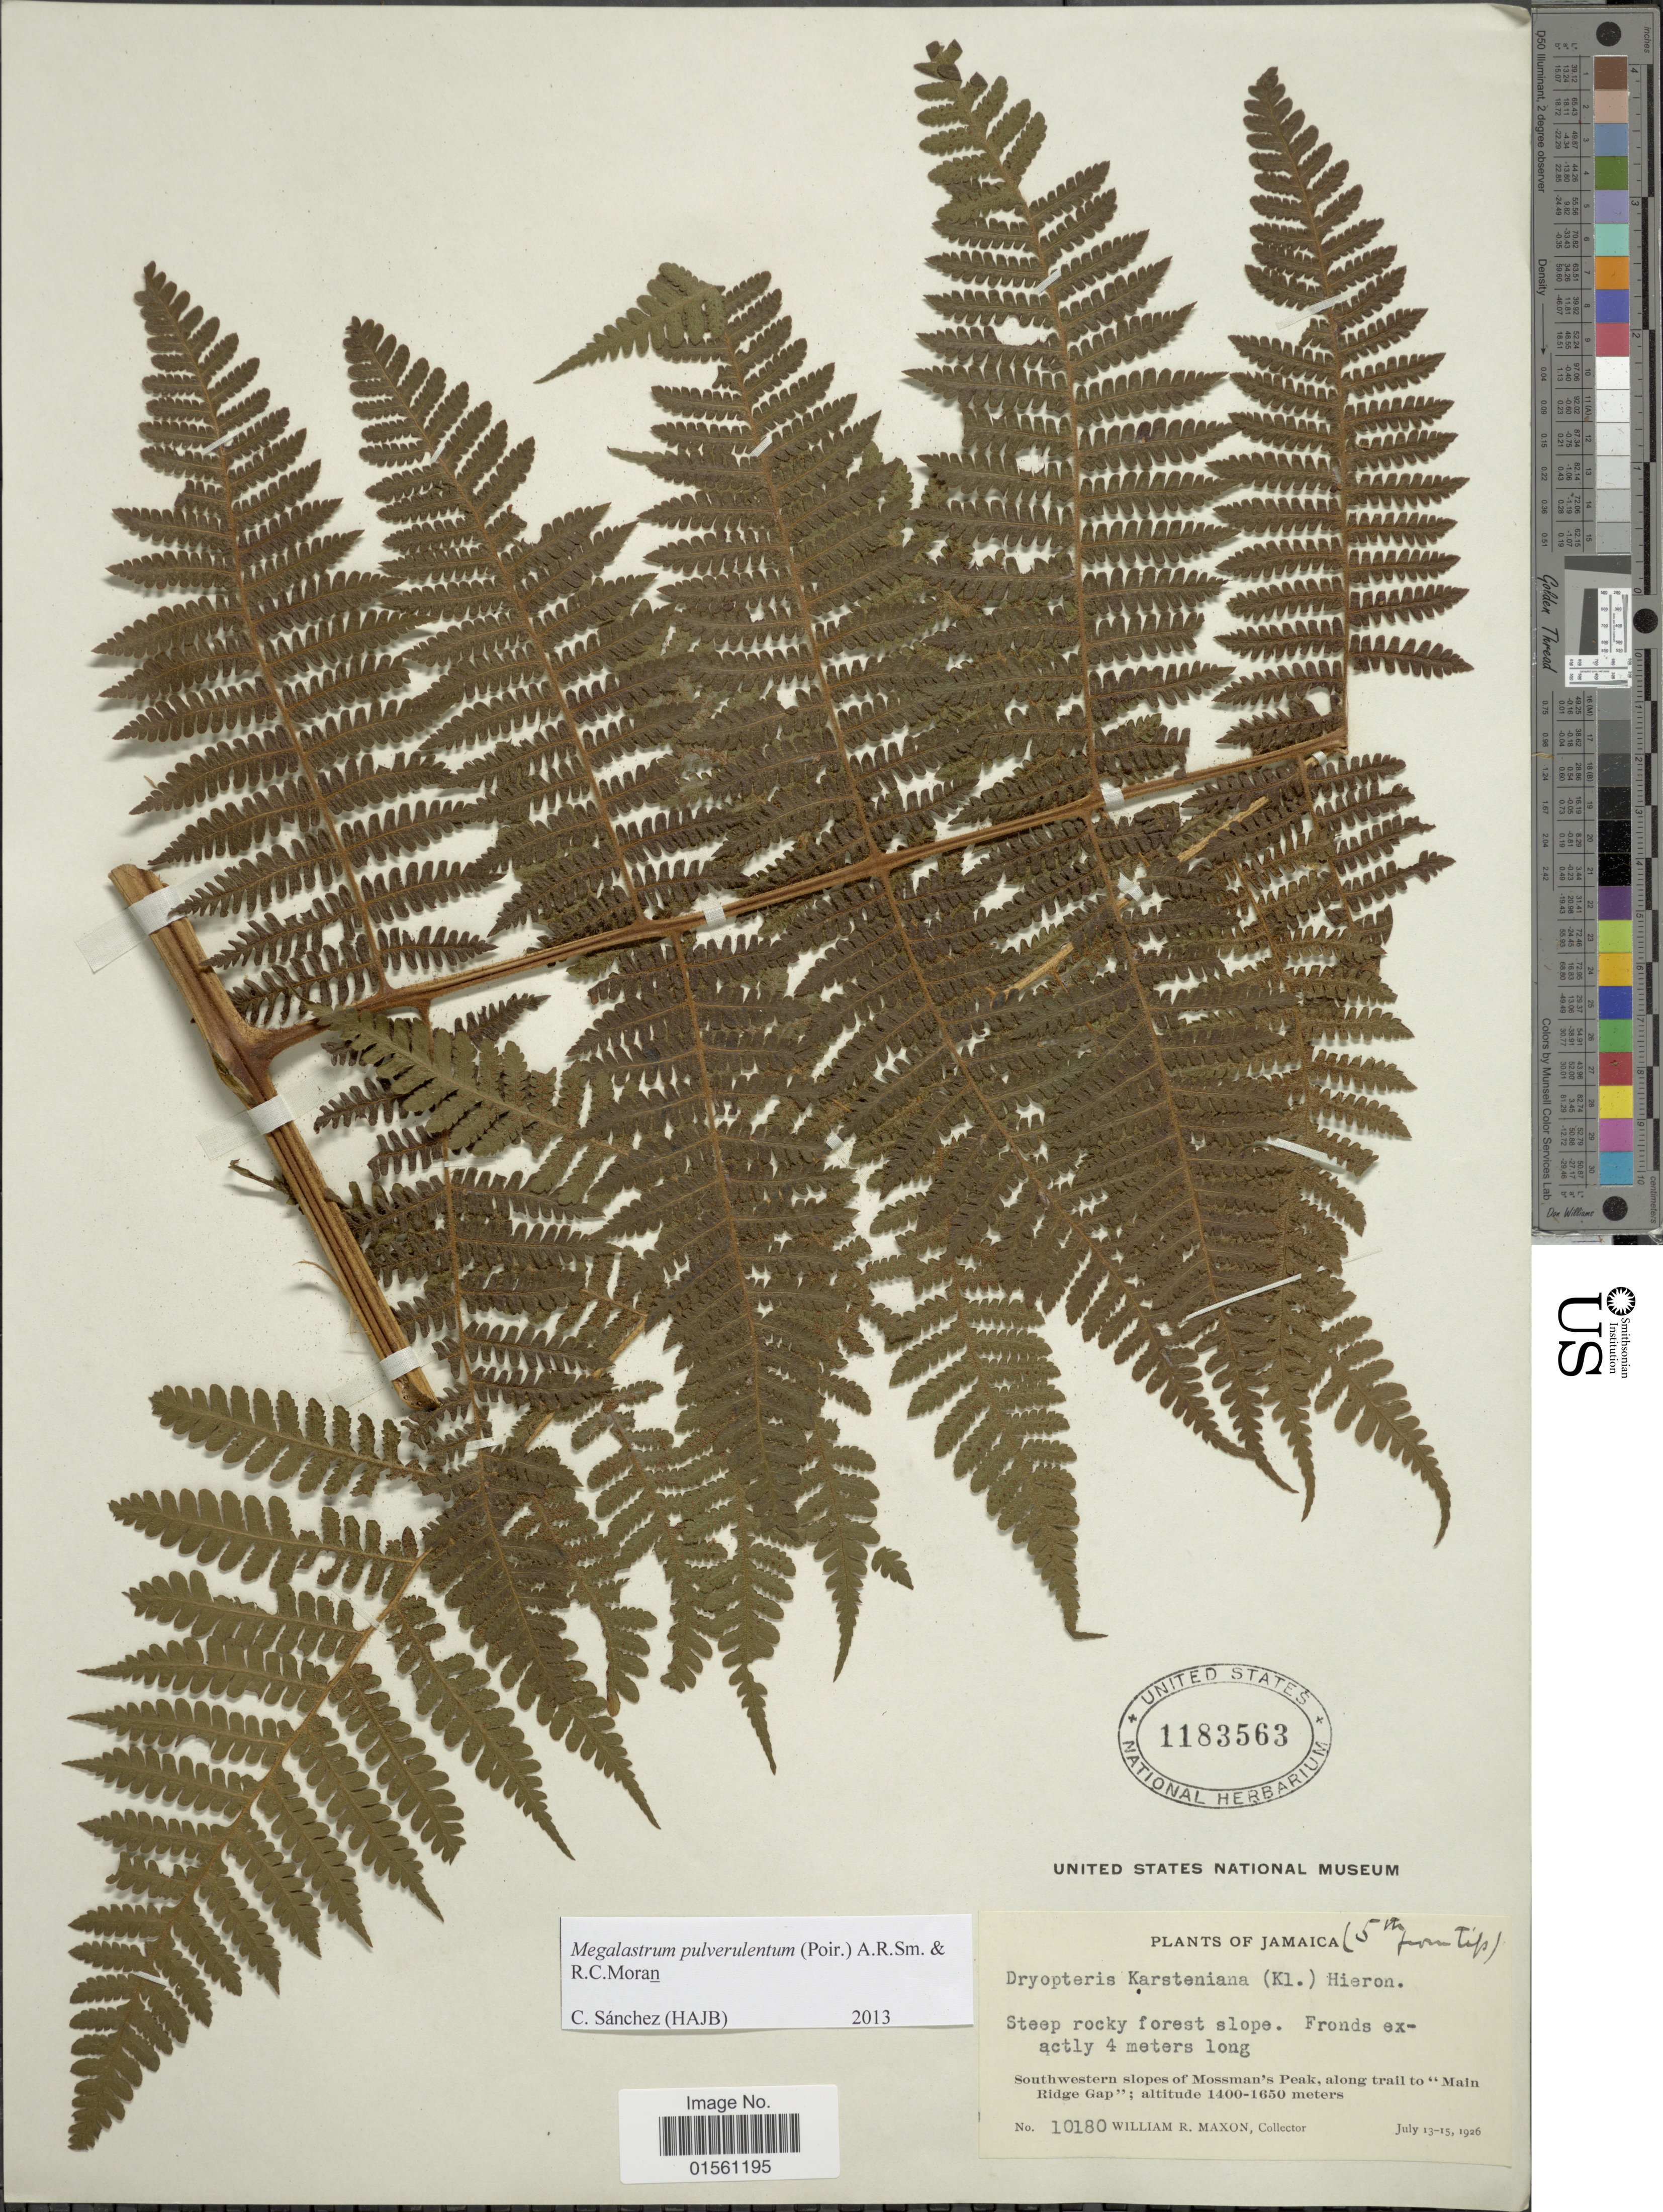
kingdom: Plantae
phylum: Tracheophyta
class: Polypodiopsida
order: Polypodiales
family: Dryopteridaceae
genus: Megalastrum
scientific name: Megalastrum pulverulentum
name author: (Poir.) A.R. Sm. & R.C. Moran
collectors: W. R. Maxon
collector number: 10180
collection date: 1926-07-13/1926-07-15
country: Jamaica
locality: Southwestern slopes of Mossman's Peak, along trail to "Main Ridge Gap".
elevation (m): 1400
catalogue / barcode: US 1183563